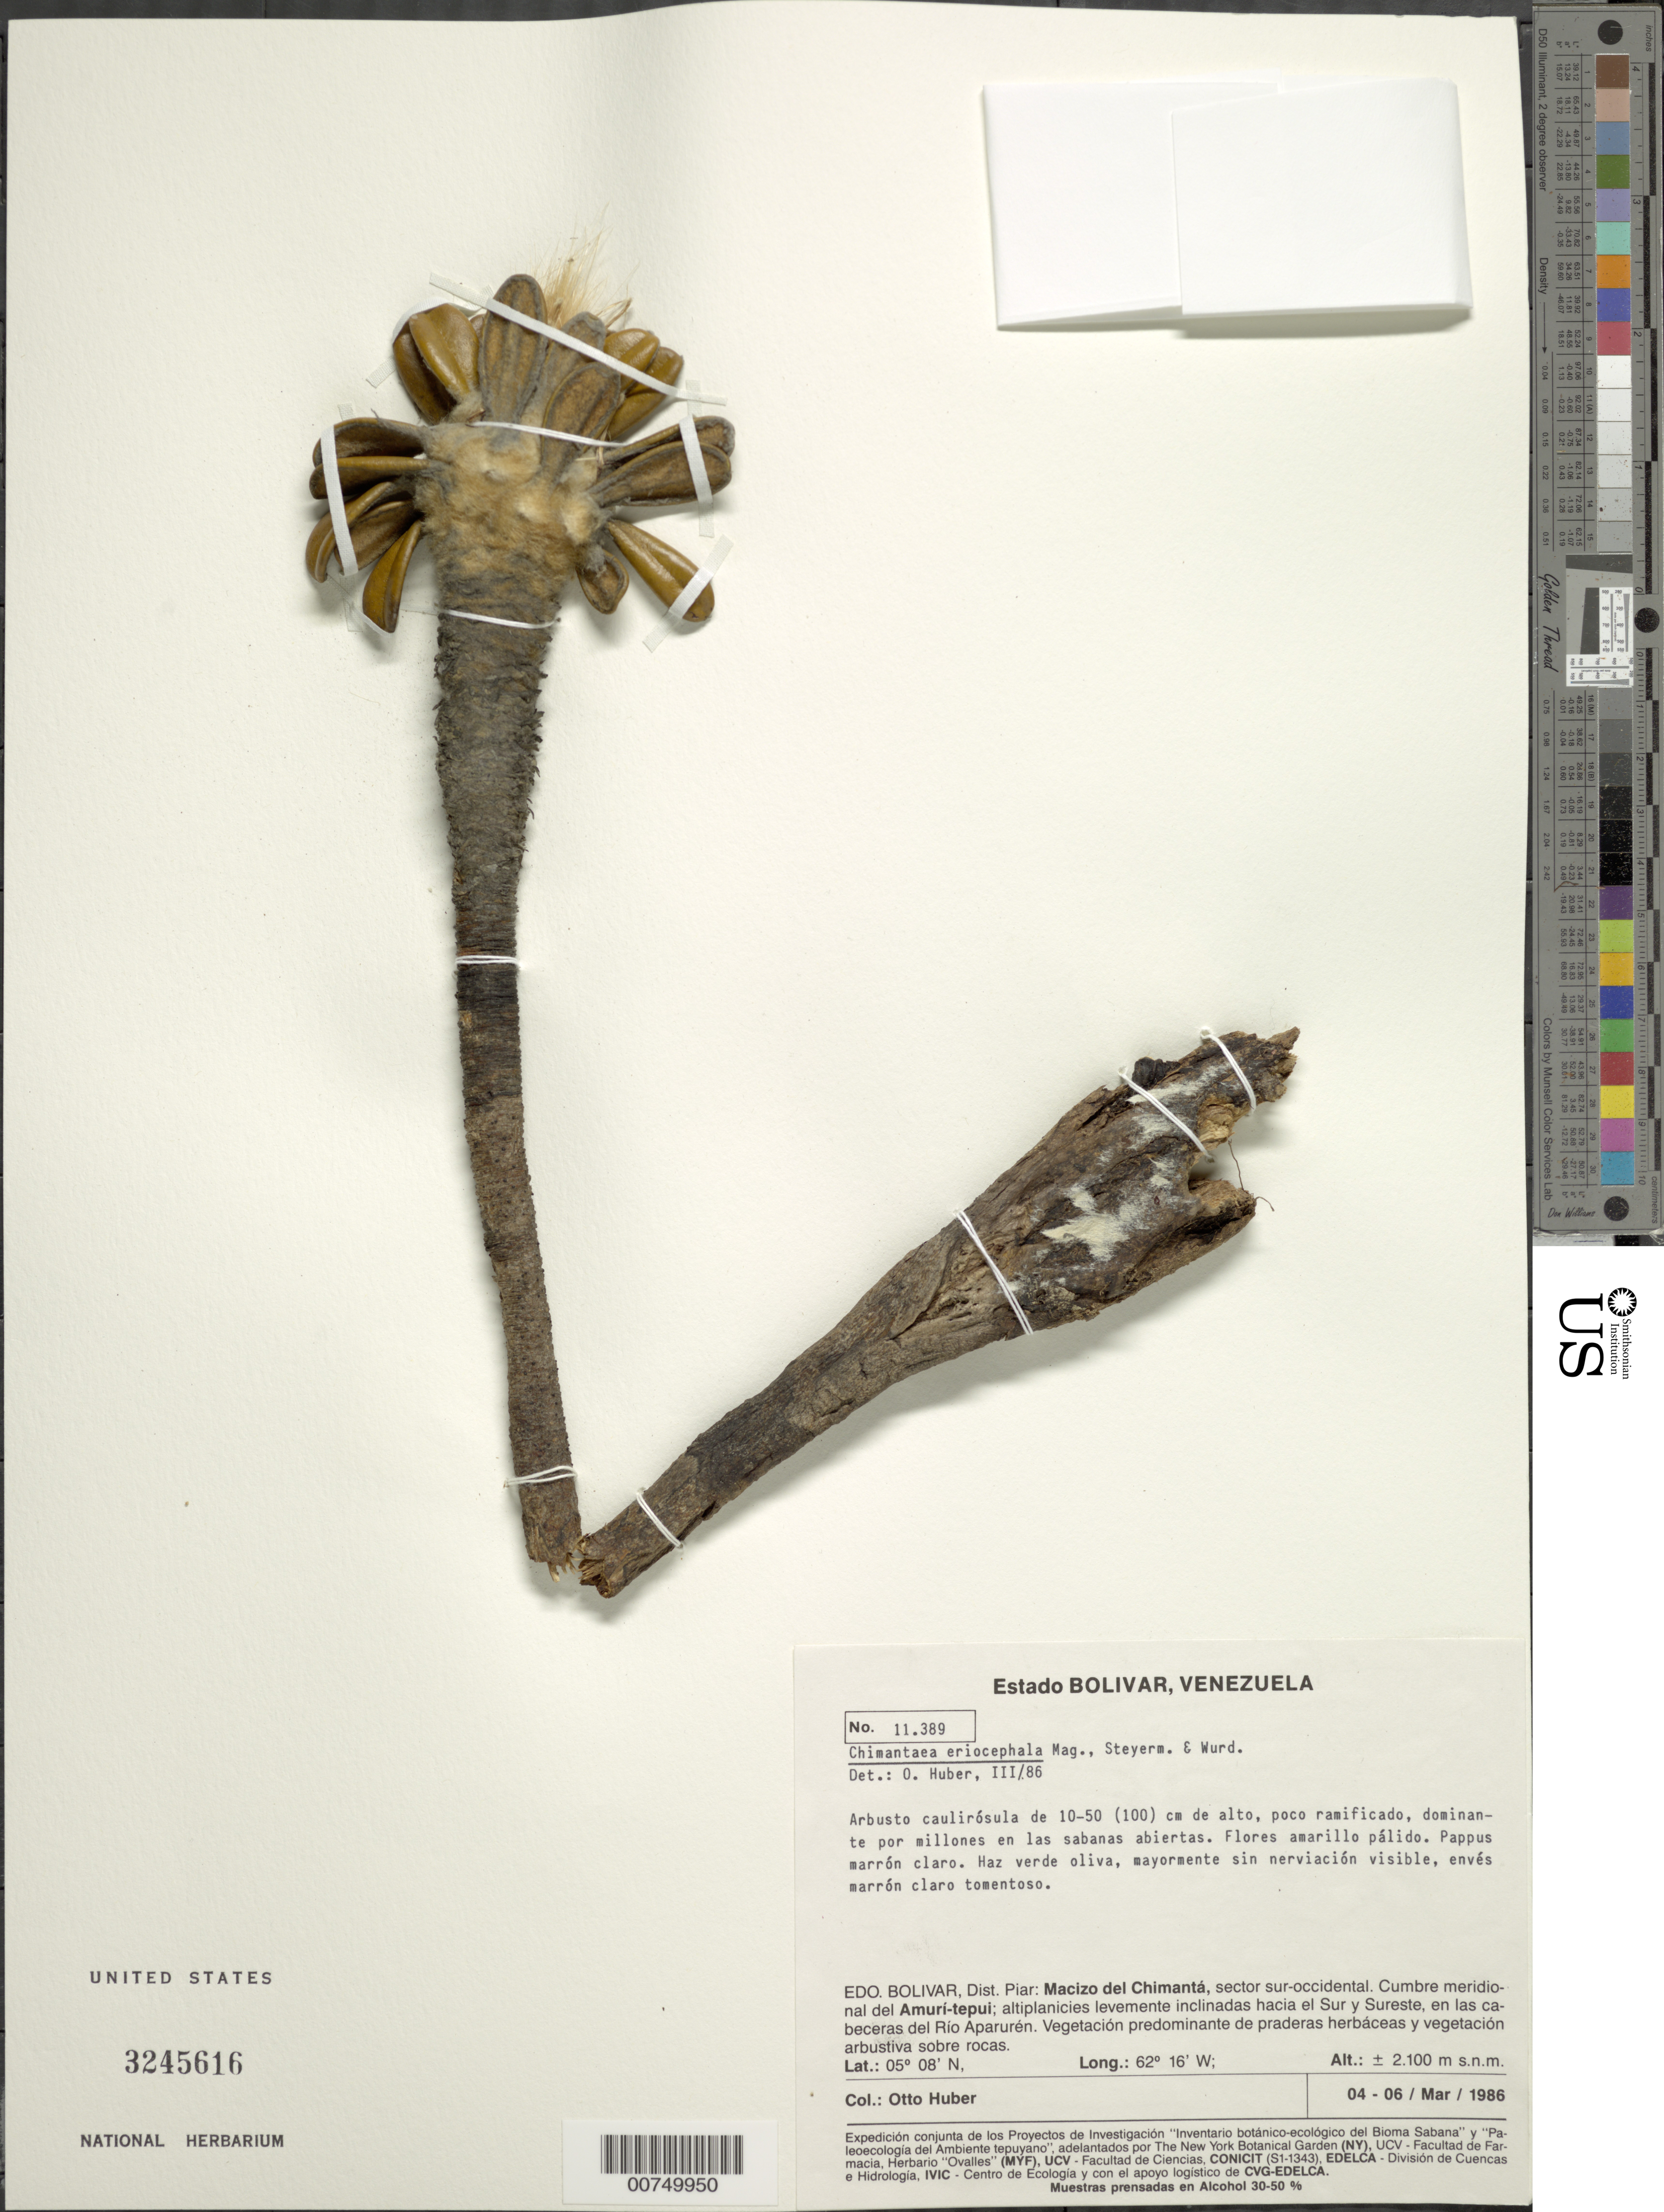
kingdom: Plantae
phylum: Tracheophyta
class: Magnoliopsida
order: Asterales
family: Asteraceae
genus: Chimantaea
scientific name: Chimantaea eriocephala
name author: Maguire et al.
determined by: Huber, Otto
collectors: O. Huber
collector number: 11389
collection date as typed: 4-Mar-86 to 6-Mar-86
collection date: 1986-03-04/1986-03-06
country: Venezuela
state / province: Bolívar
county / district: Piar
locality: Macizo del Chimantá, sector sur-occidental, cumbre meridional del Amurí-tepuí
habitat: Por millones en las sabanas abiertas. Vegetación predominante de praderas herbáceas y vegetación arbustiva sobre rocas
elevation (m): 2100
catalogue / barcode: US 3245616